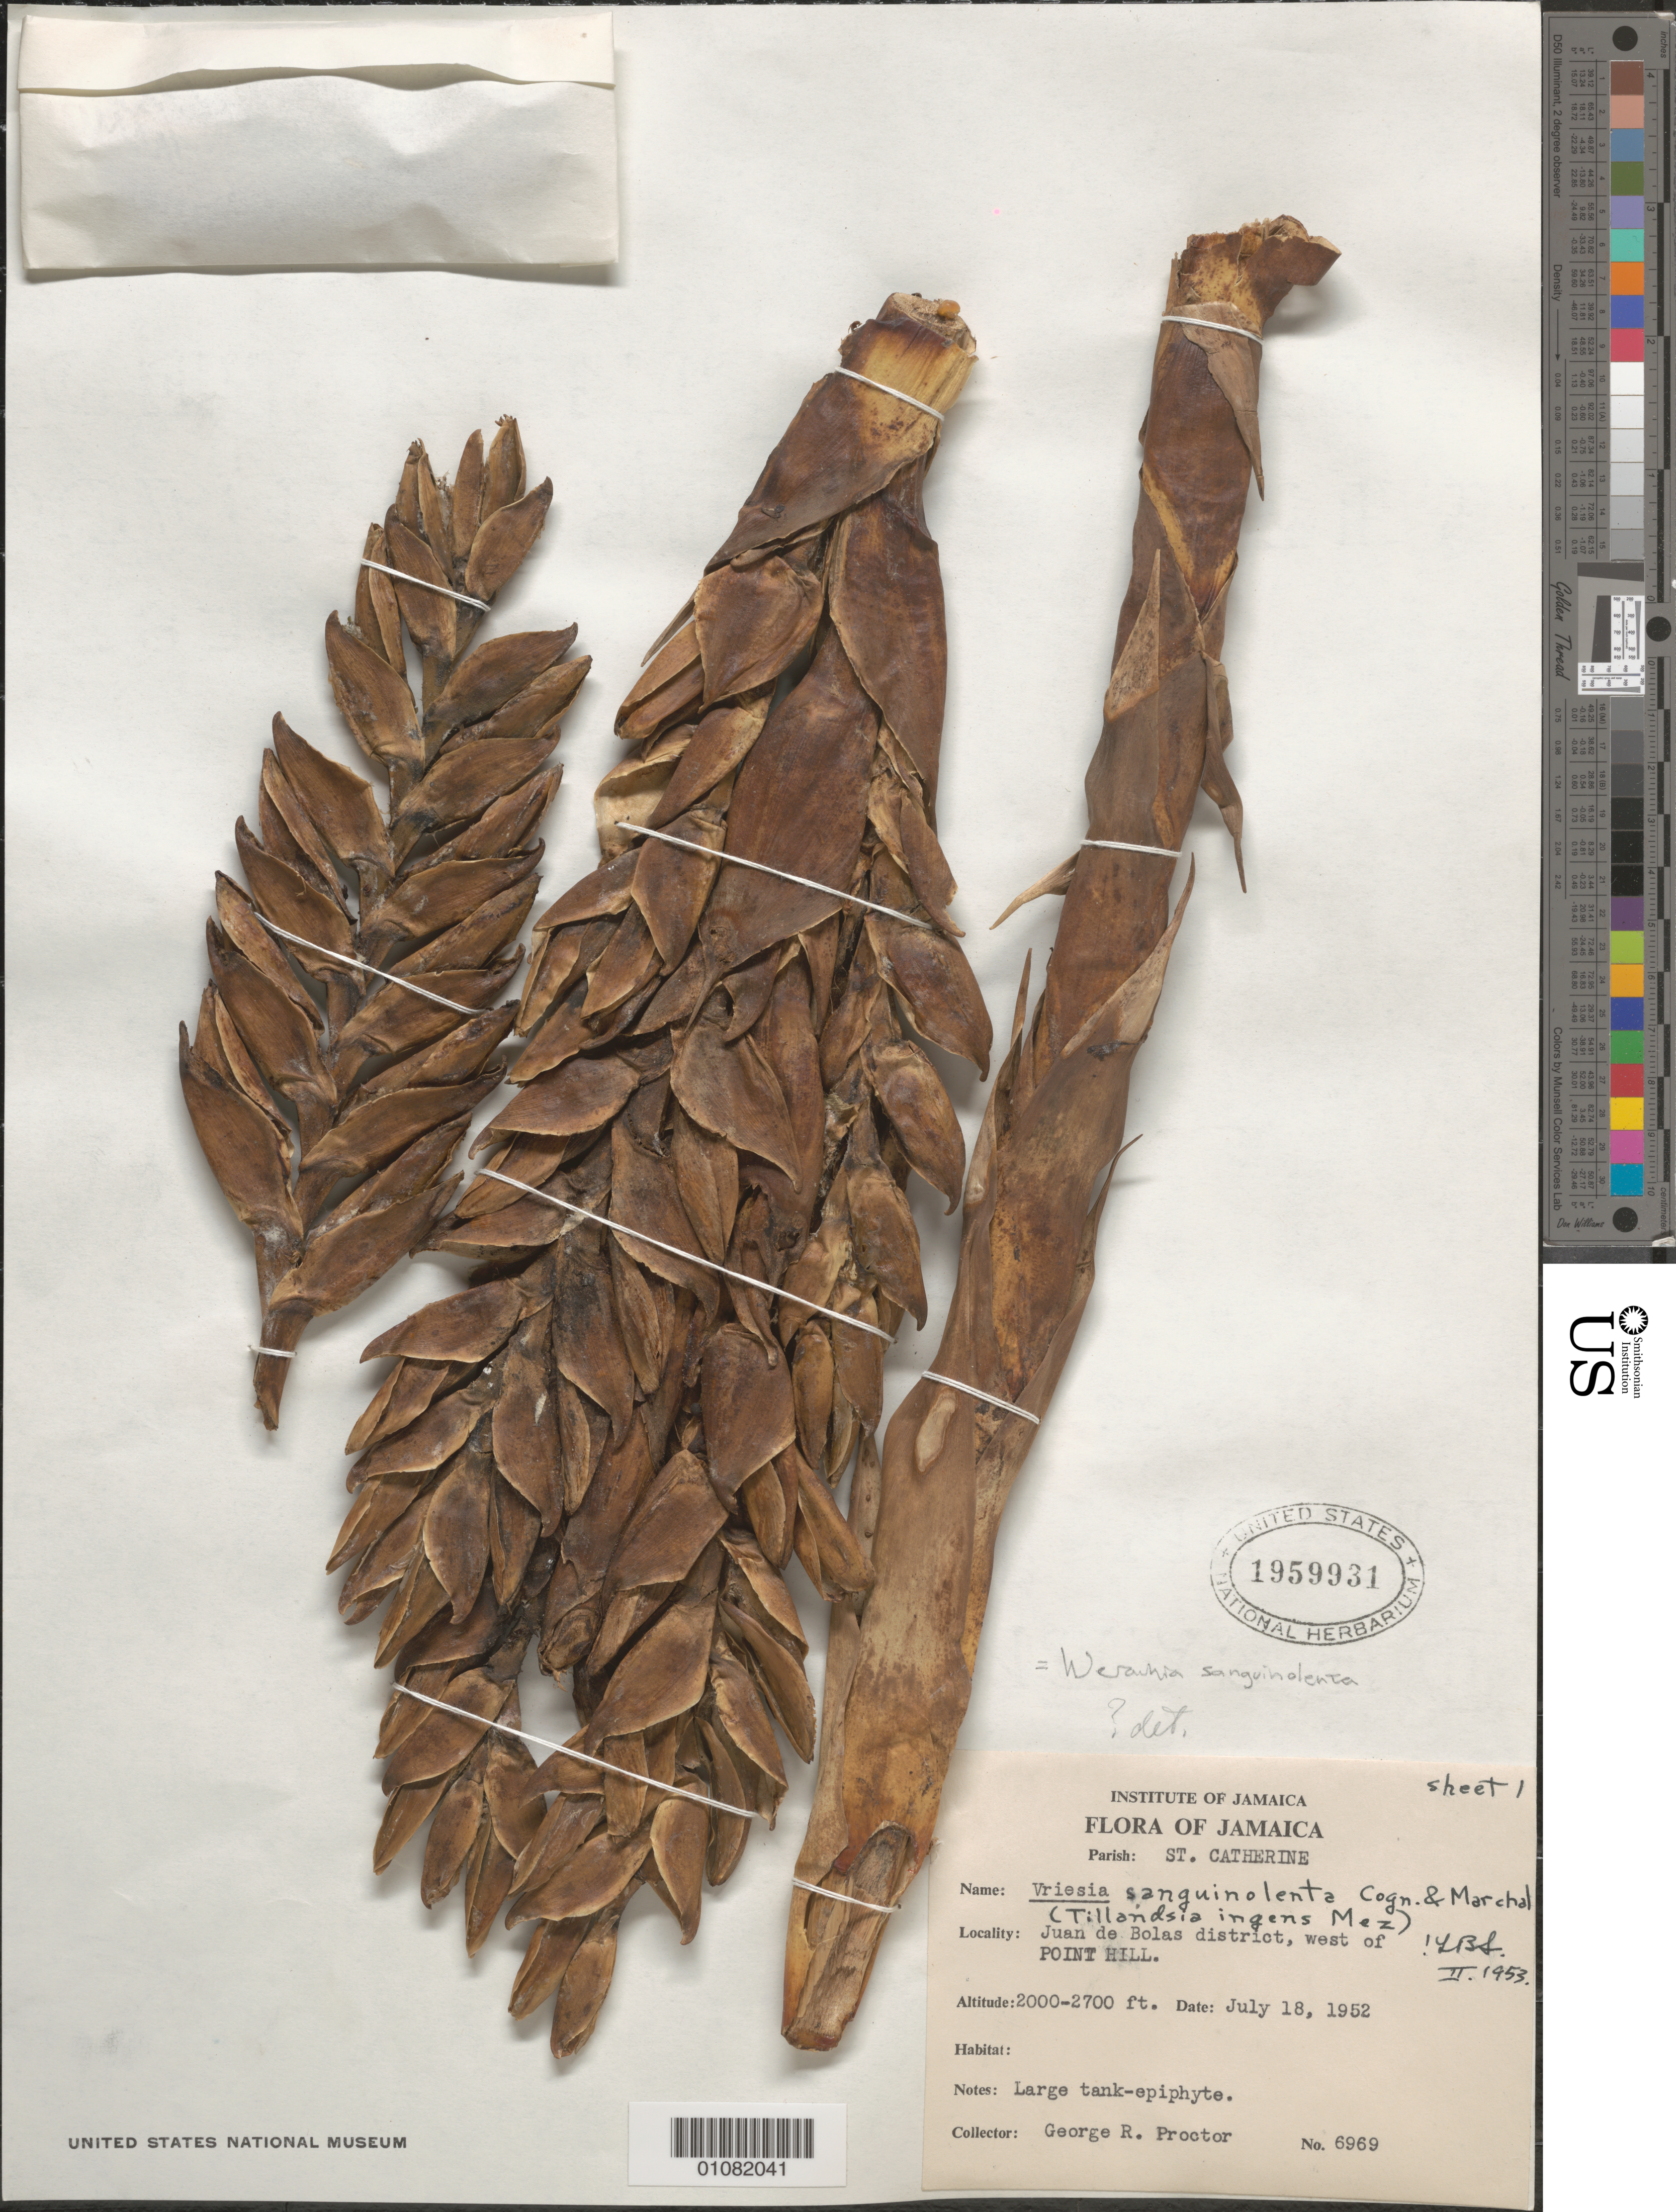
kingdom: Plantae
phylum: Tracheophyta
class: Liliopsida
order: Poales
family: Bromeliaceae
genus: Vriesea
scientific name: Vriesea sanguinolenta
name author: Cogn. & Marchal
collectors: G. R. Proctor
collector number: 6969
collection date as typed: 18 Jul 1952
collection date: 1952-07-18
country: Jamaica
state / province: Saint Catherine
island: Jamaica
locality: Juan de Bolas district, W of Point Hill.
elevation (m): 610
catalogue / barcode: US 1959931